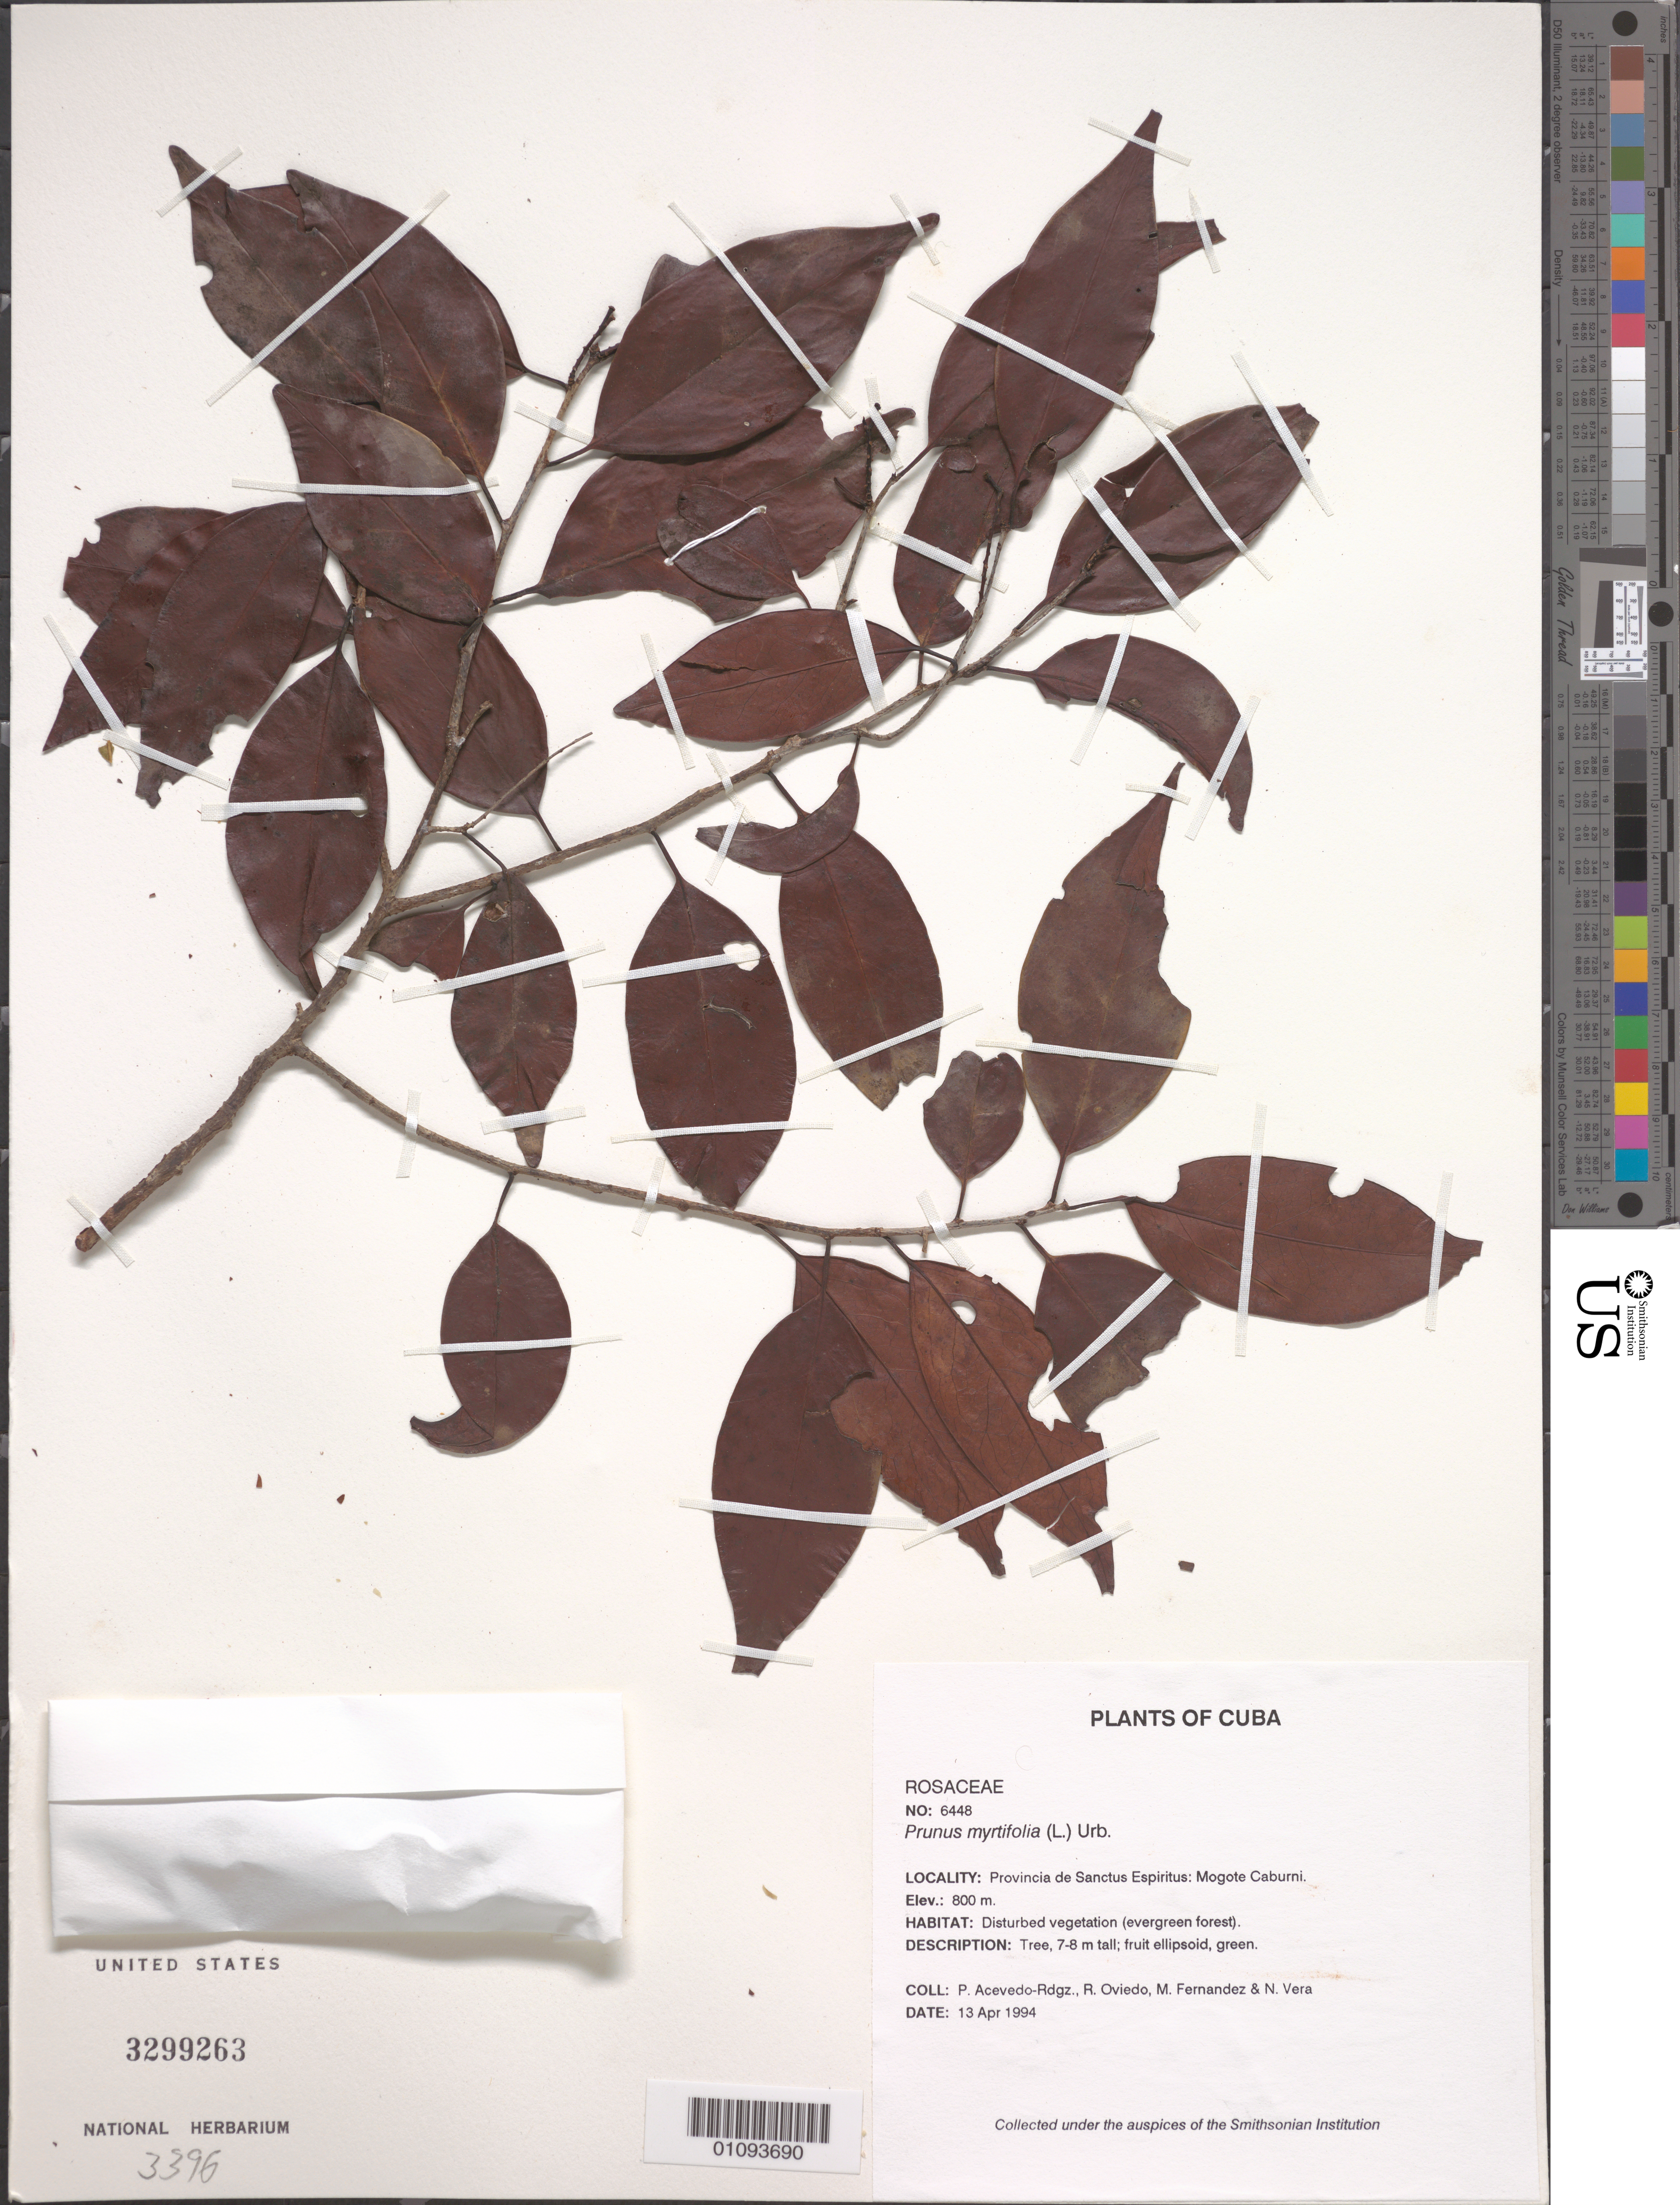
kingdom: Plantae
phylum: Tracheophyta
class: Magnoliopsida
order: Rosales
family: Rosaceae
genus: Prunus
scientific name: Prunus myrtifolia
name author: (L.) Urb.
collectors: P. Acevedo-Rodr., R. Oviedo, M. Fernández & N. Vera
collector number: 6448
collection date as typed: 13 Apr 1994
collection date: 1994-04-13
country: Cuba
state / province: Sancti Spiritus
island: Cuba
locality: Provinicia de Sanctus Espiritus:Mogote Caburni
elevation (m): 800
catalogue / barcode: US 3299263